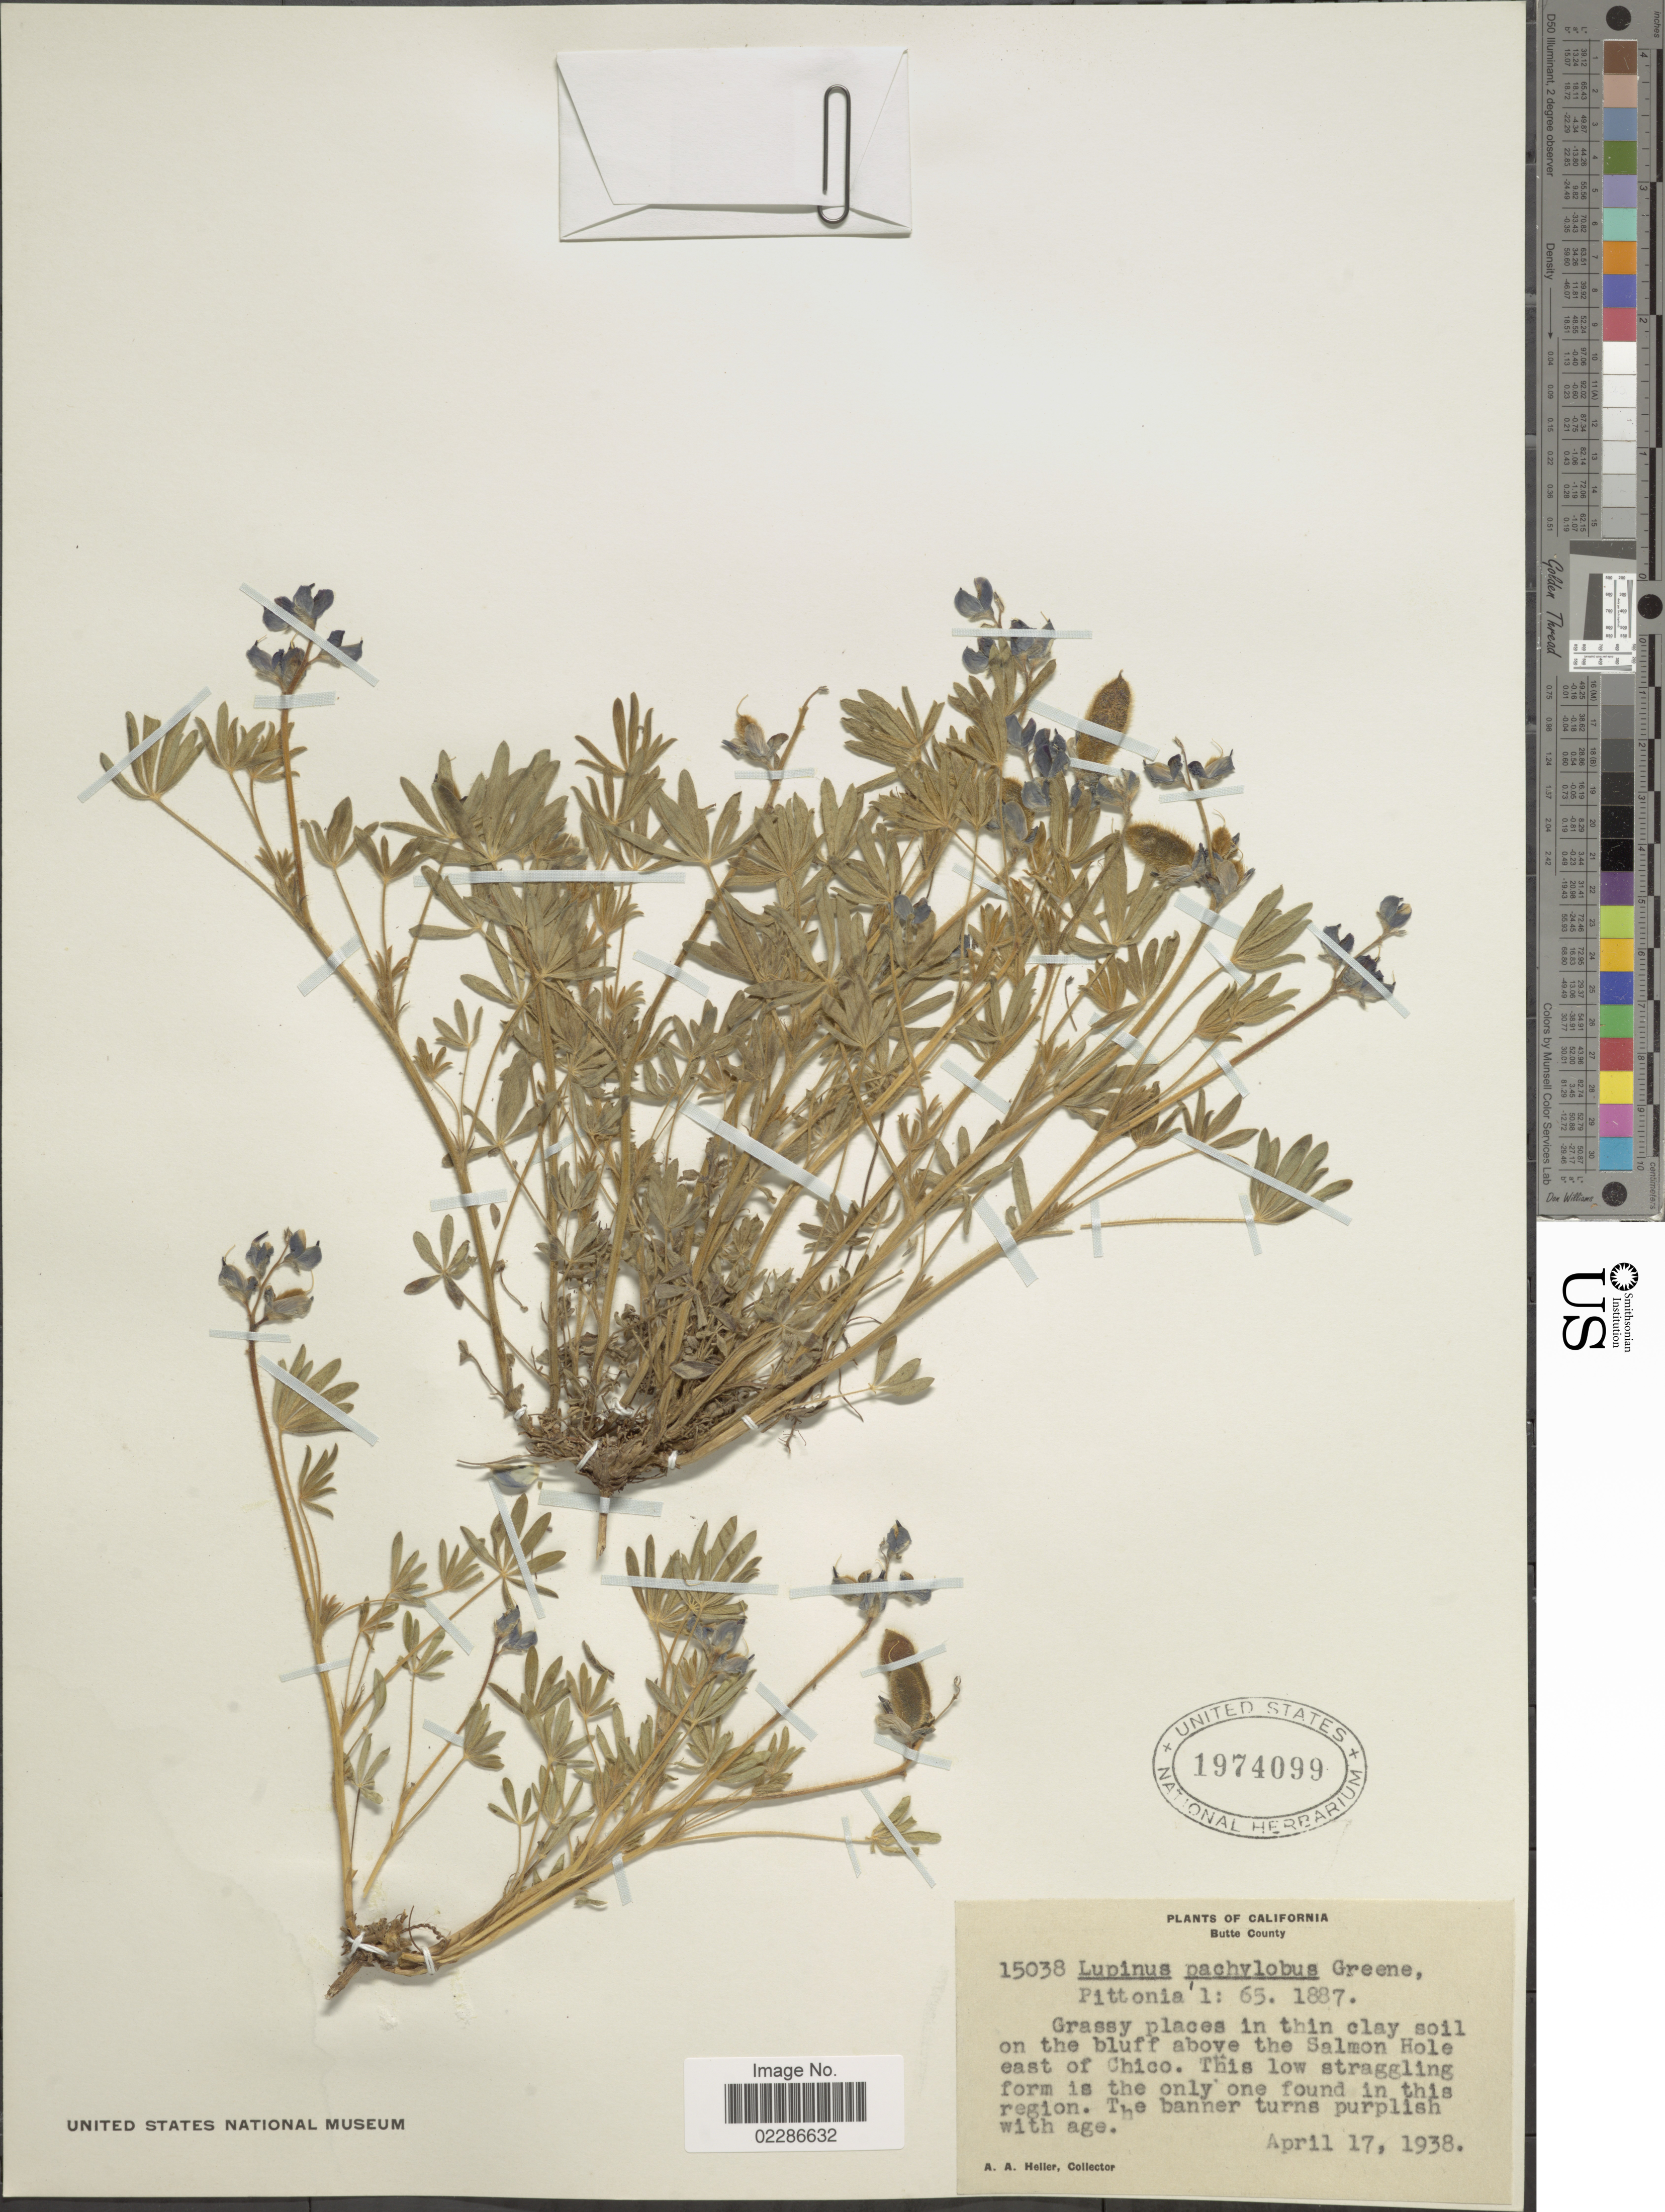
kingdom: Plantae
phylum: Tracheophyta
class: Magnoliopsida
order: Fabales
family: Fabaceae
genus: Lupinus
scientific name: Lupinus pachylobus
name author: Greene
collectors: A. A. Heller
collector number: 15038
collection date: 1938-04-17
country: United States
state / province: California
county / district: Butte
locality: Butte County, Grassy places in thin clay soil on the bluff above the Salmon Hole east of Chico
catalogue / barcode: US 1974099